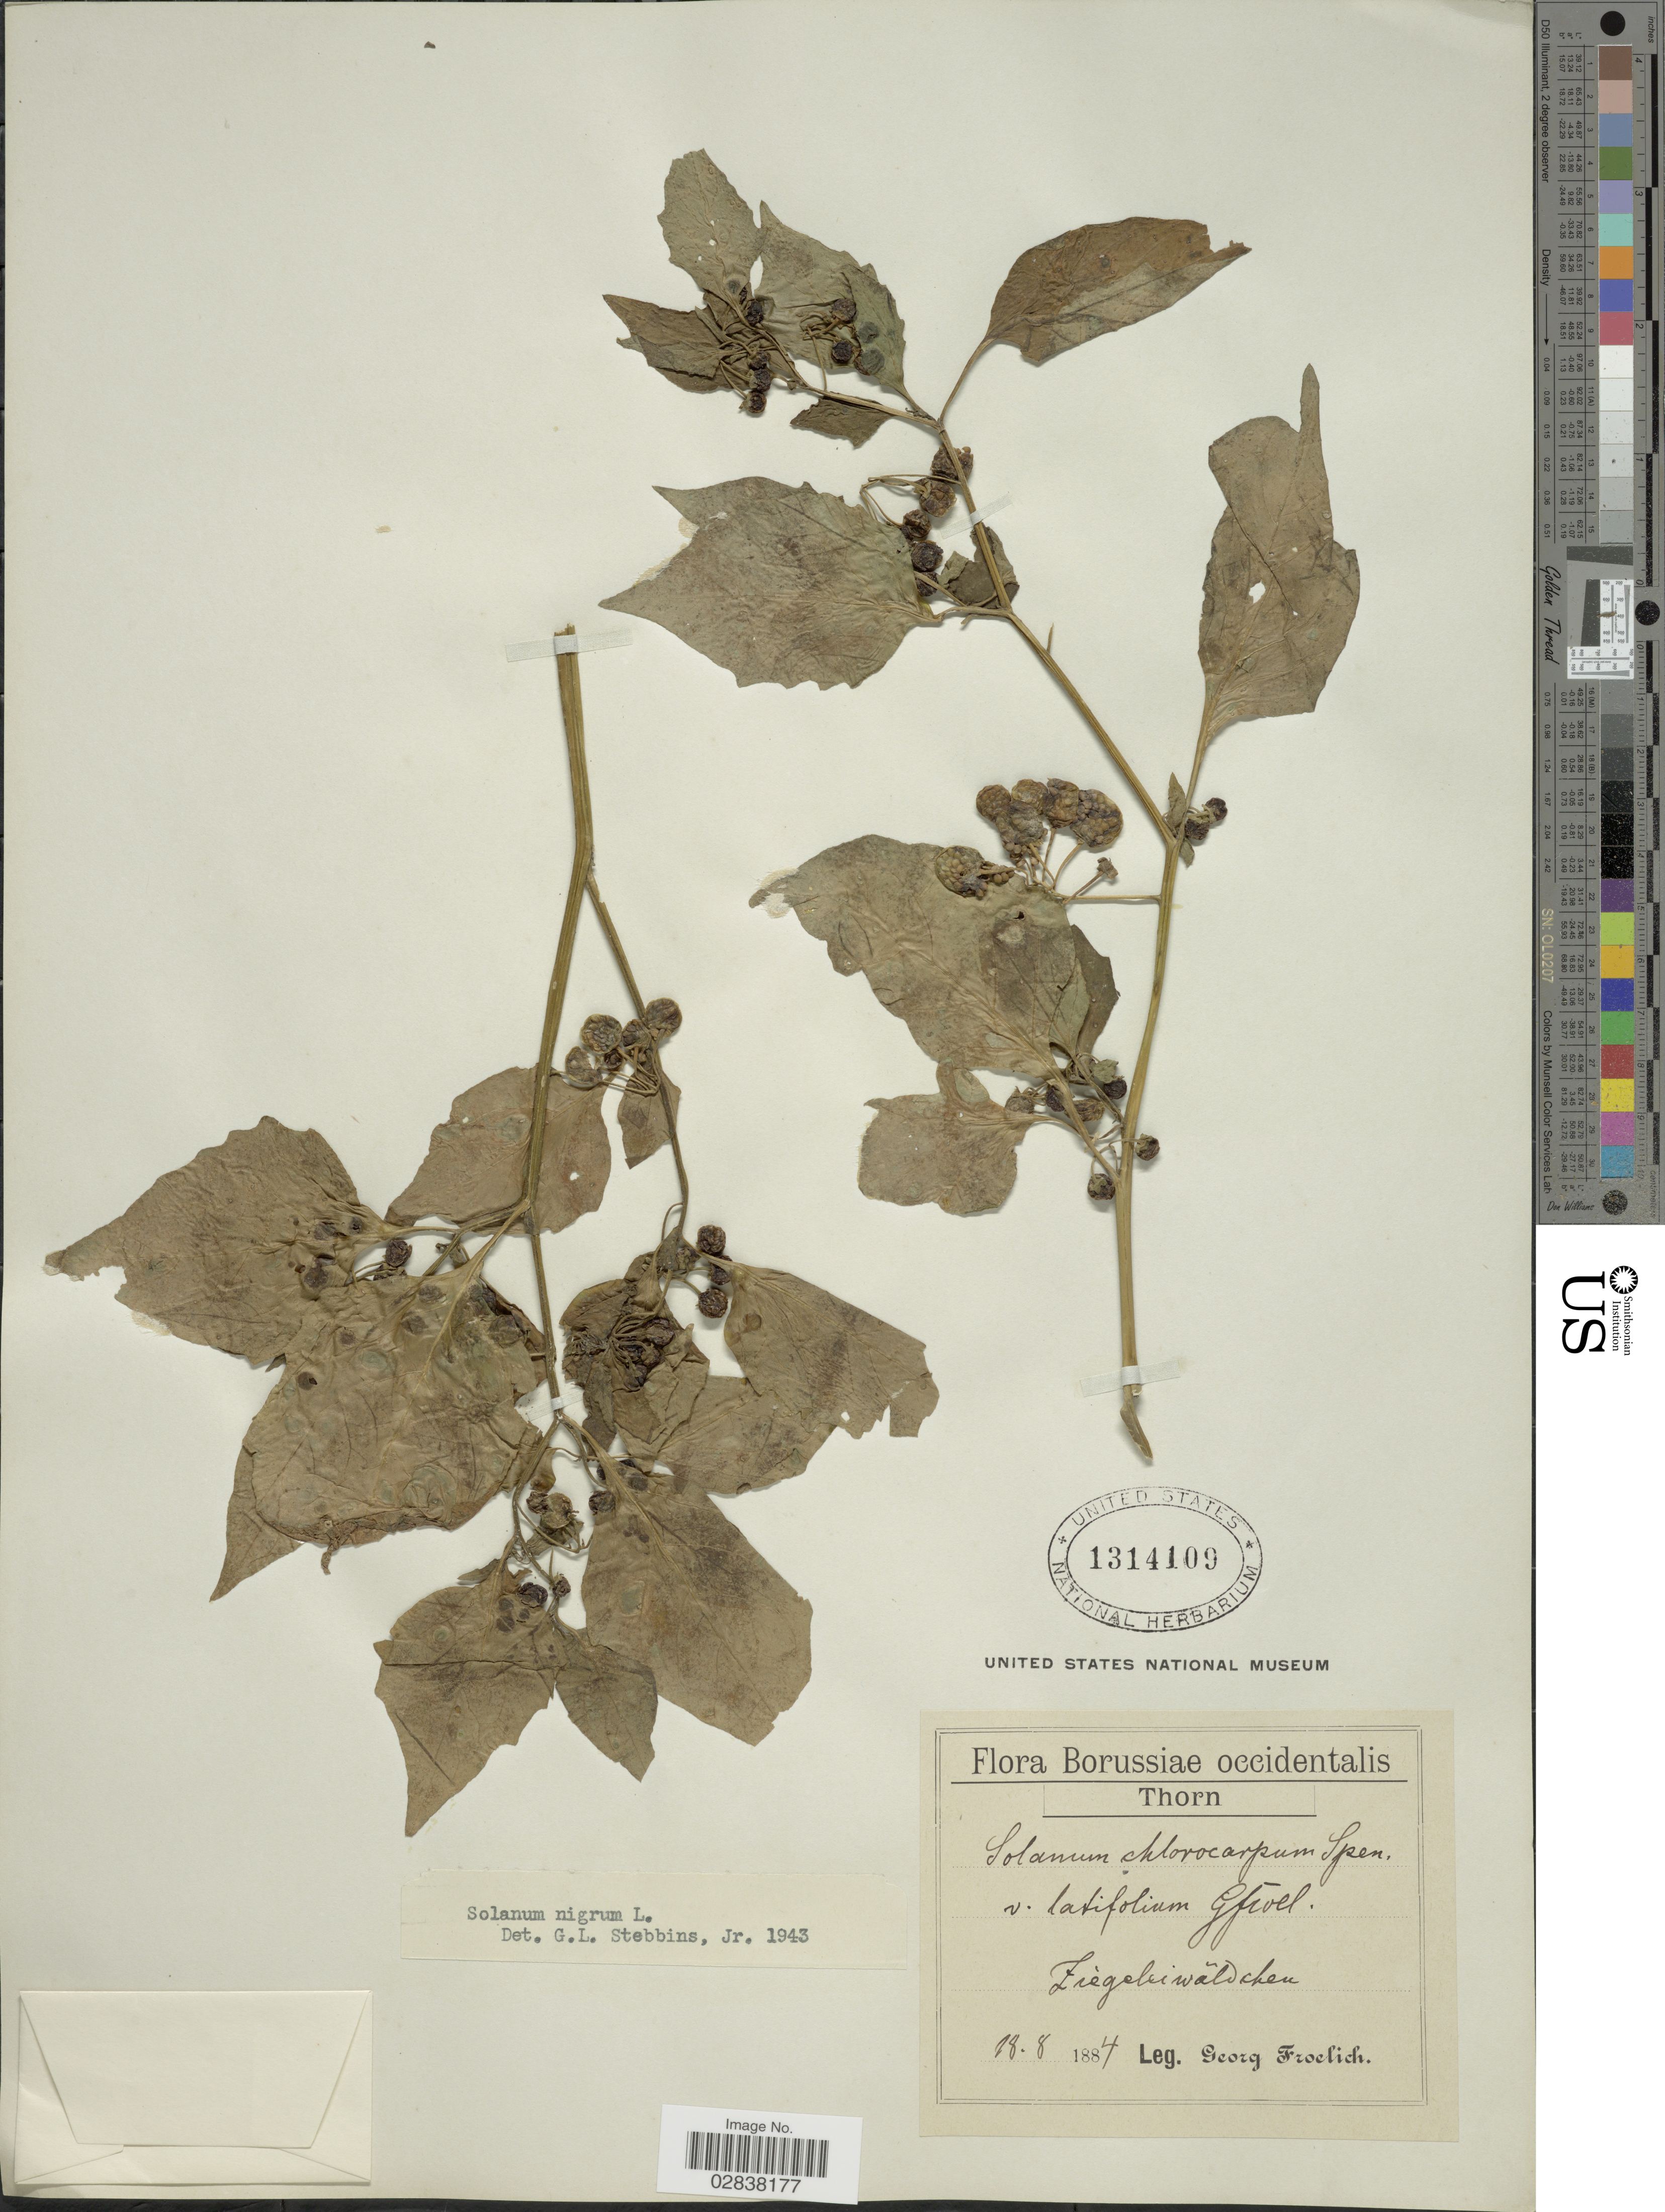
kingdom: Plantae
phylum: Tracheophyta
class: Magnoliopsida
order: Solanales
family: Solanaceae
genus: Solanum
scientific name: Solanum nigrum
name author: L.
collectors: G. Froelich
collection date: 1884-08-18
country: Poland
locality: Borussiae, Thorn, Liegeleiwaldchen.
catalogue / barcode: US 1314109